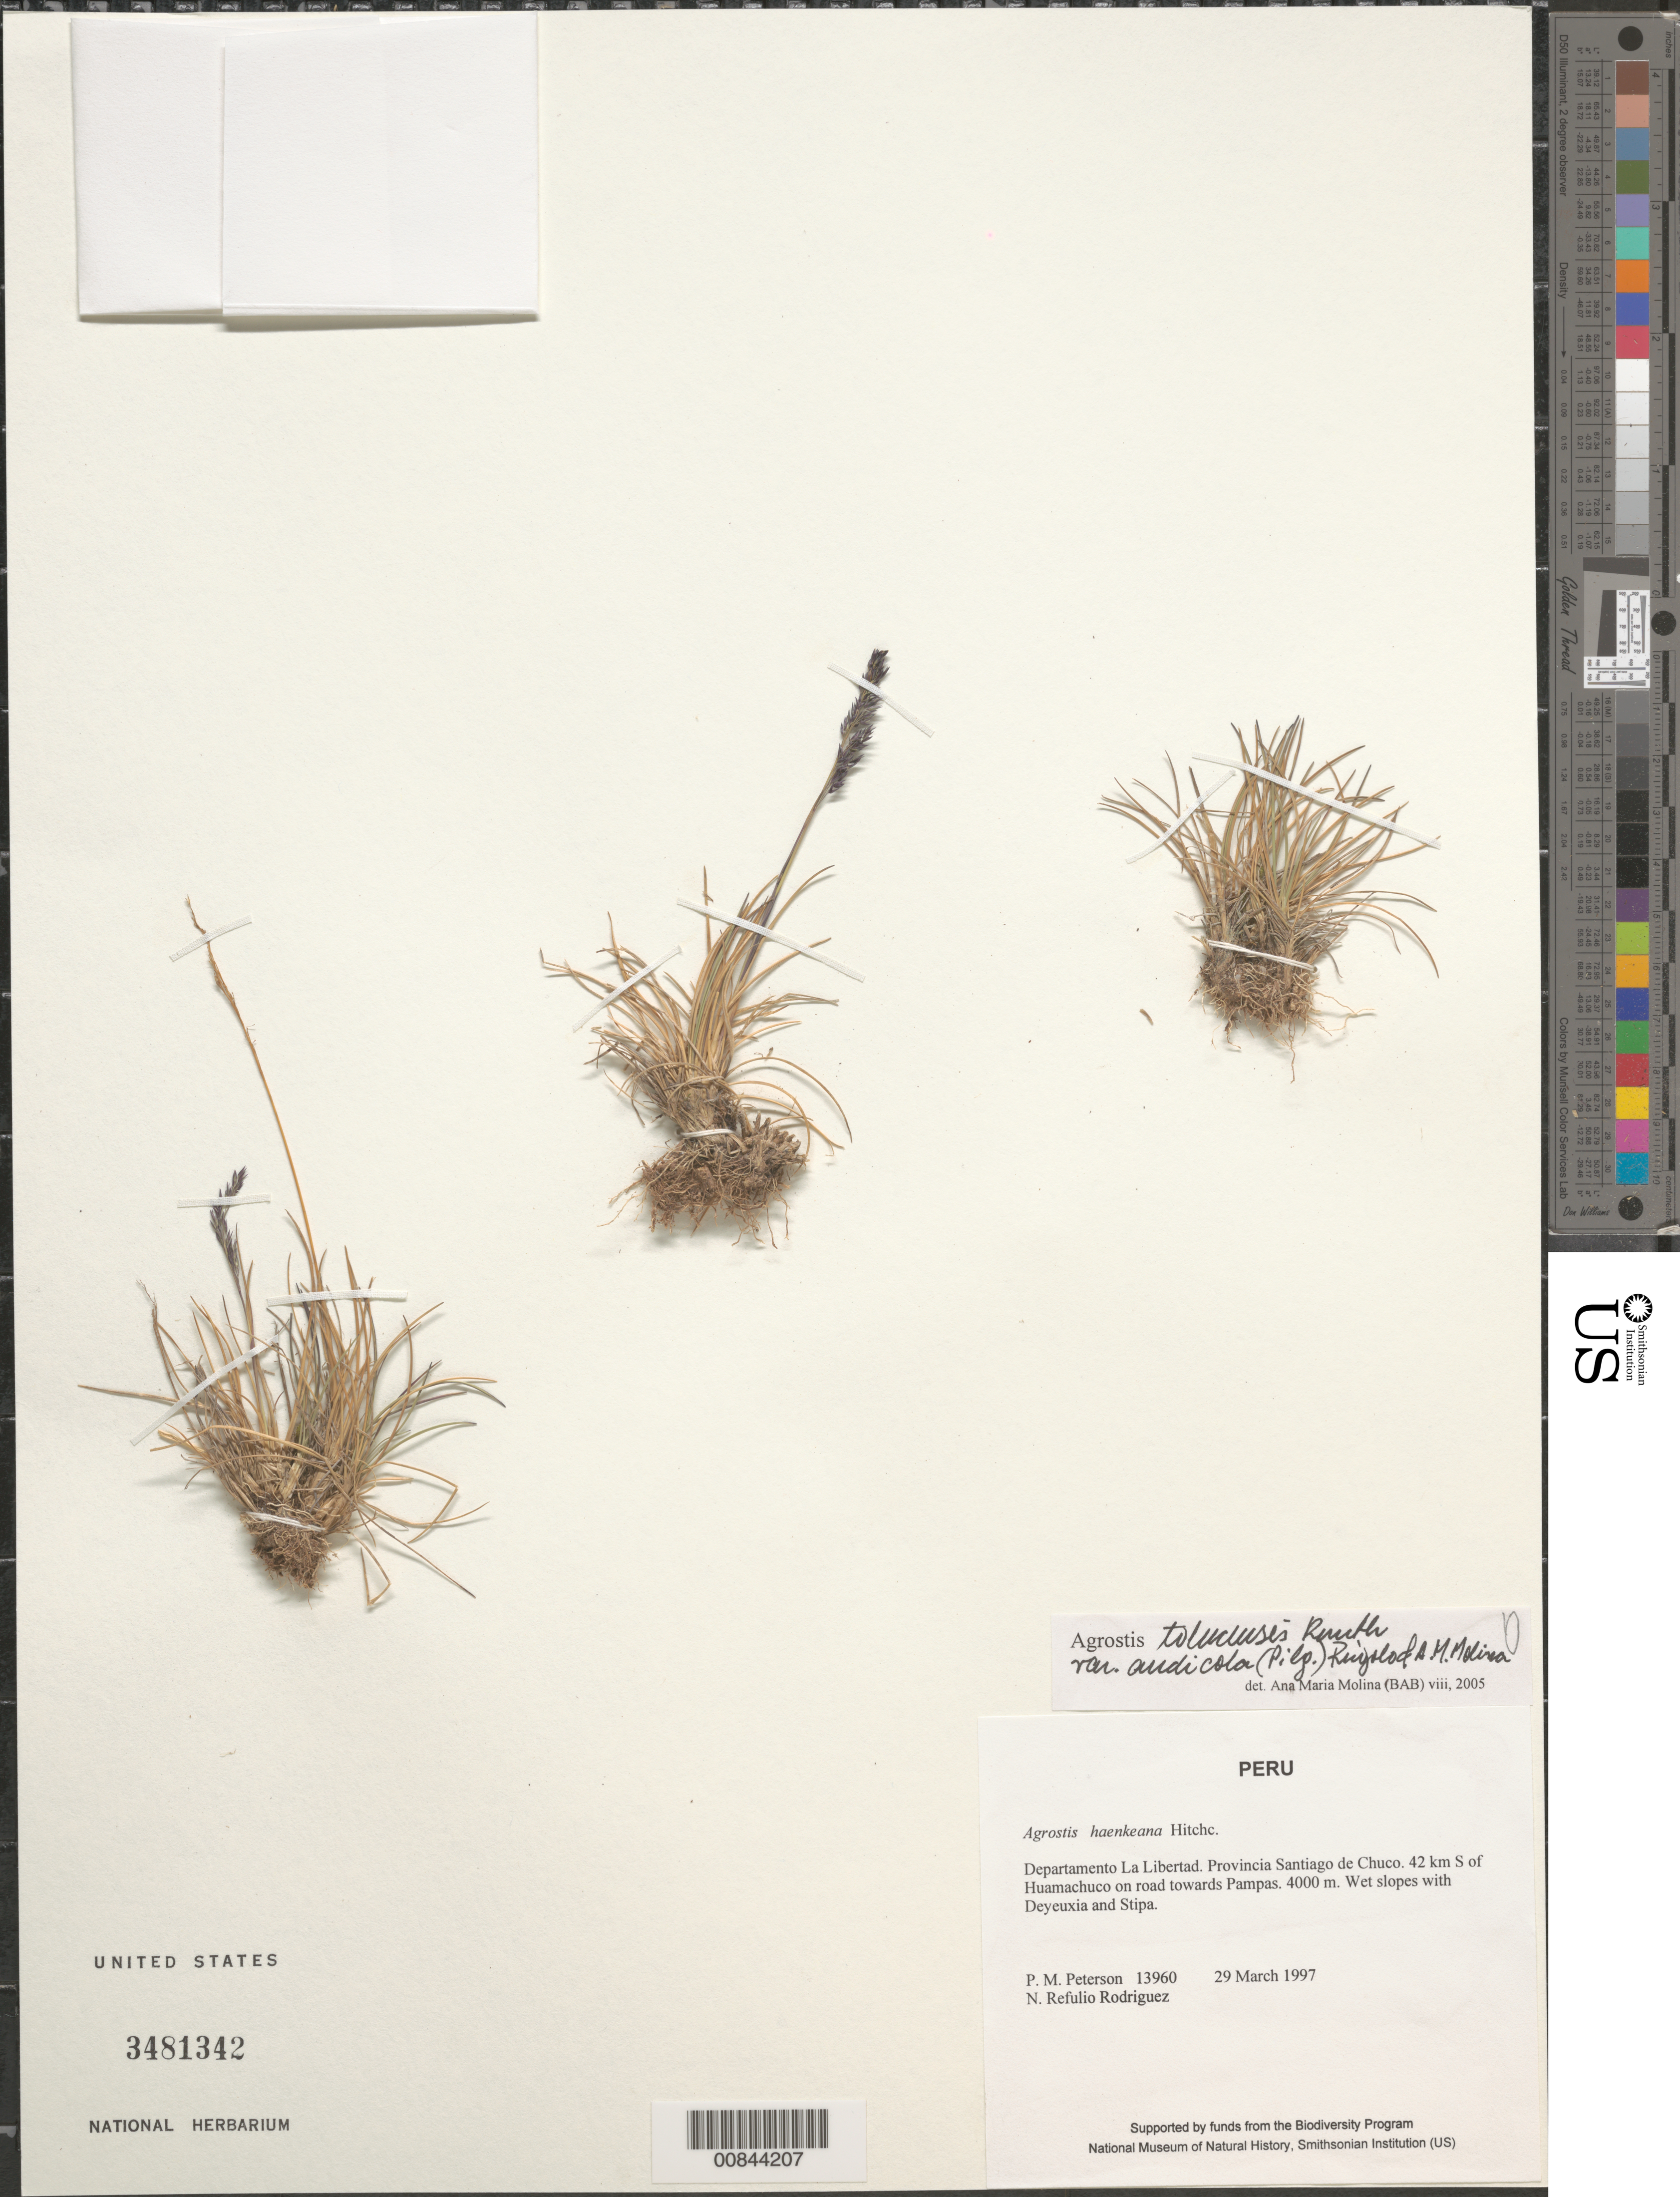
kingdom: Plantae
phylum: Tracheophyta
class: Liliopsida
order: Poales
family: Poaceae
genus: Agrostis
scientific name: Agrostis tolucensis var. andicola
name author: (Pilg.) Rúgolo & A.M. Molina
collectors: P. M. Peterson & N. Refulio-Rodríguez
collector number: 13960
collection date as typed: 29 Mar 1997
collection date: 1997-03-29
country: Peru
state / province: La Libertad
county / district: Santiago de Chuco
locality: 42 km S of Huamachuco on road towards Pampas.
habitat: Wet slopes with Deyeuxia and Stipa.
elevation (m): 4000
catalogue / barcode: US 3481342